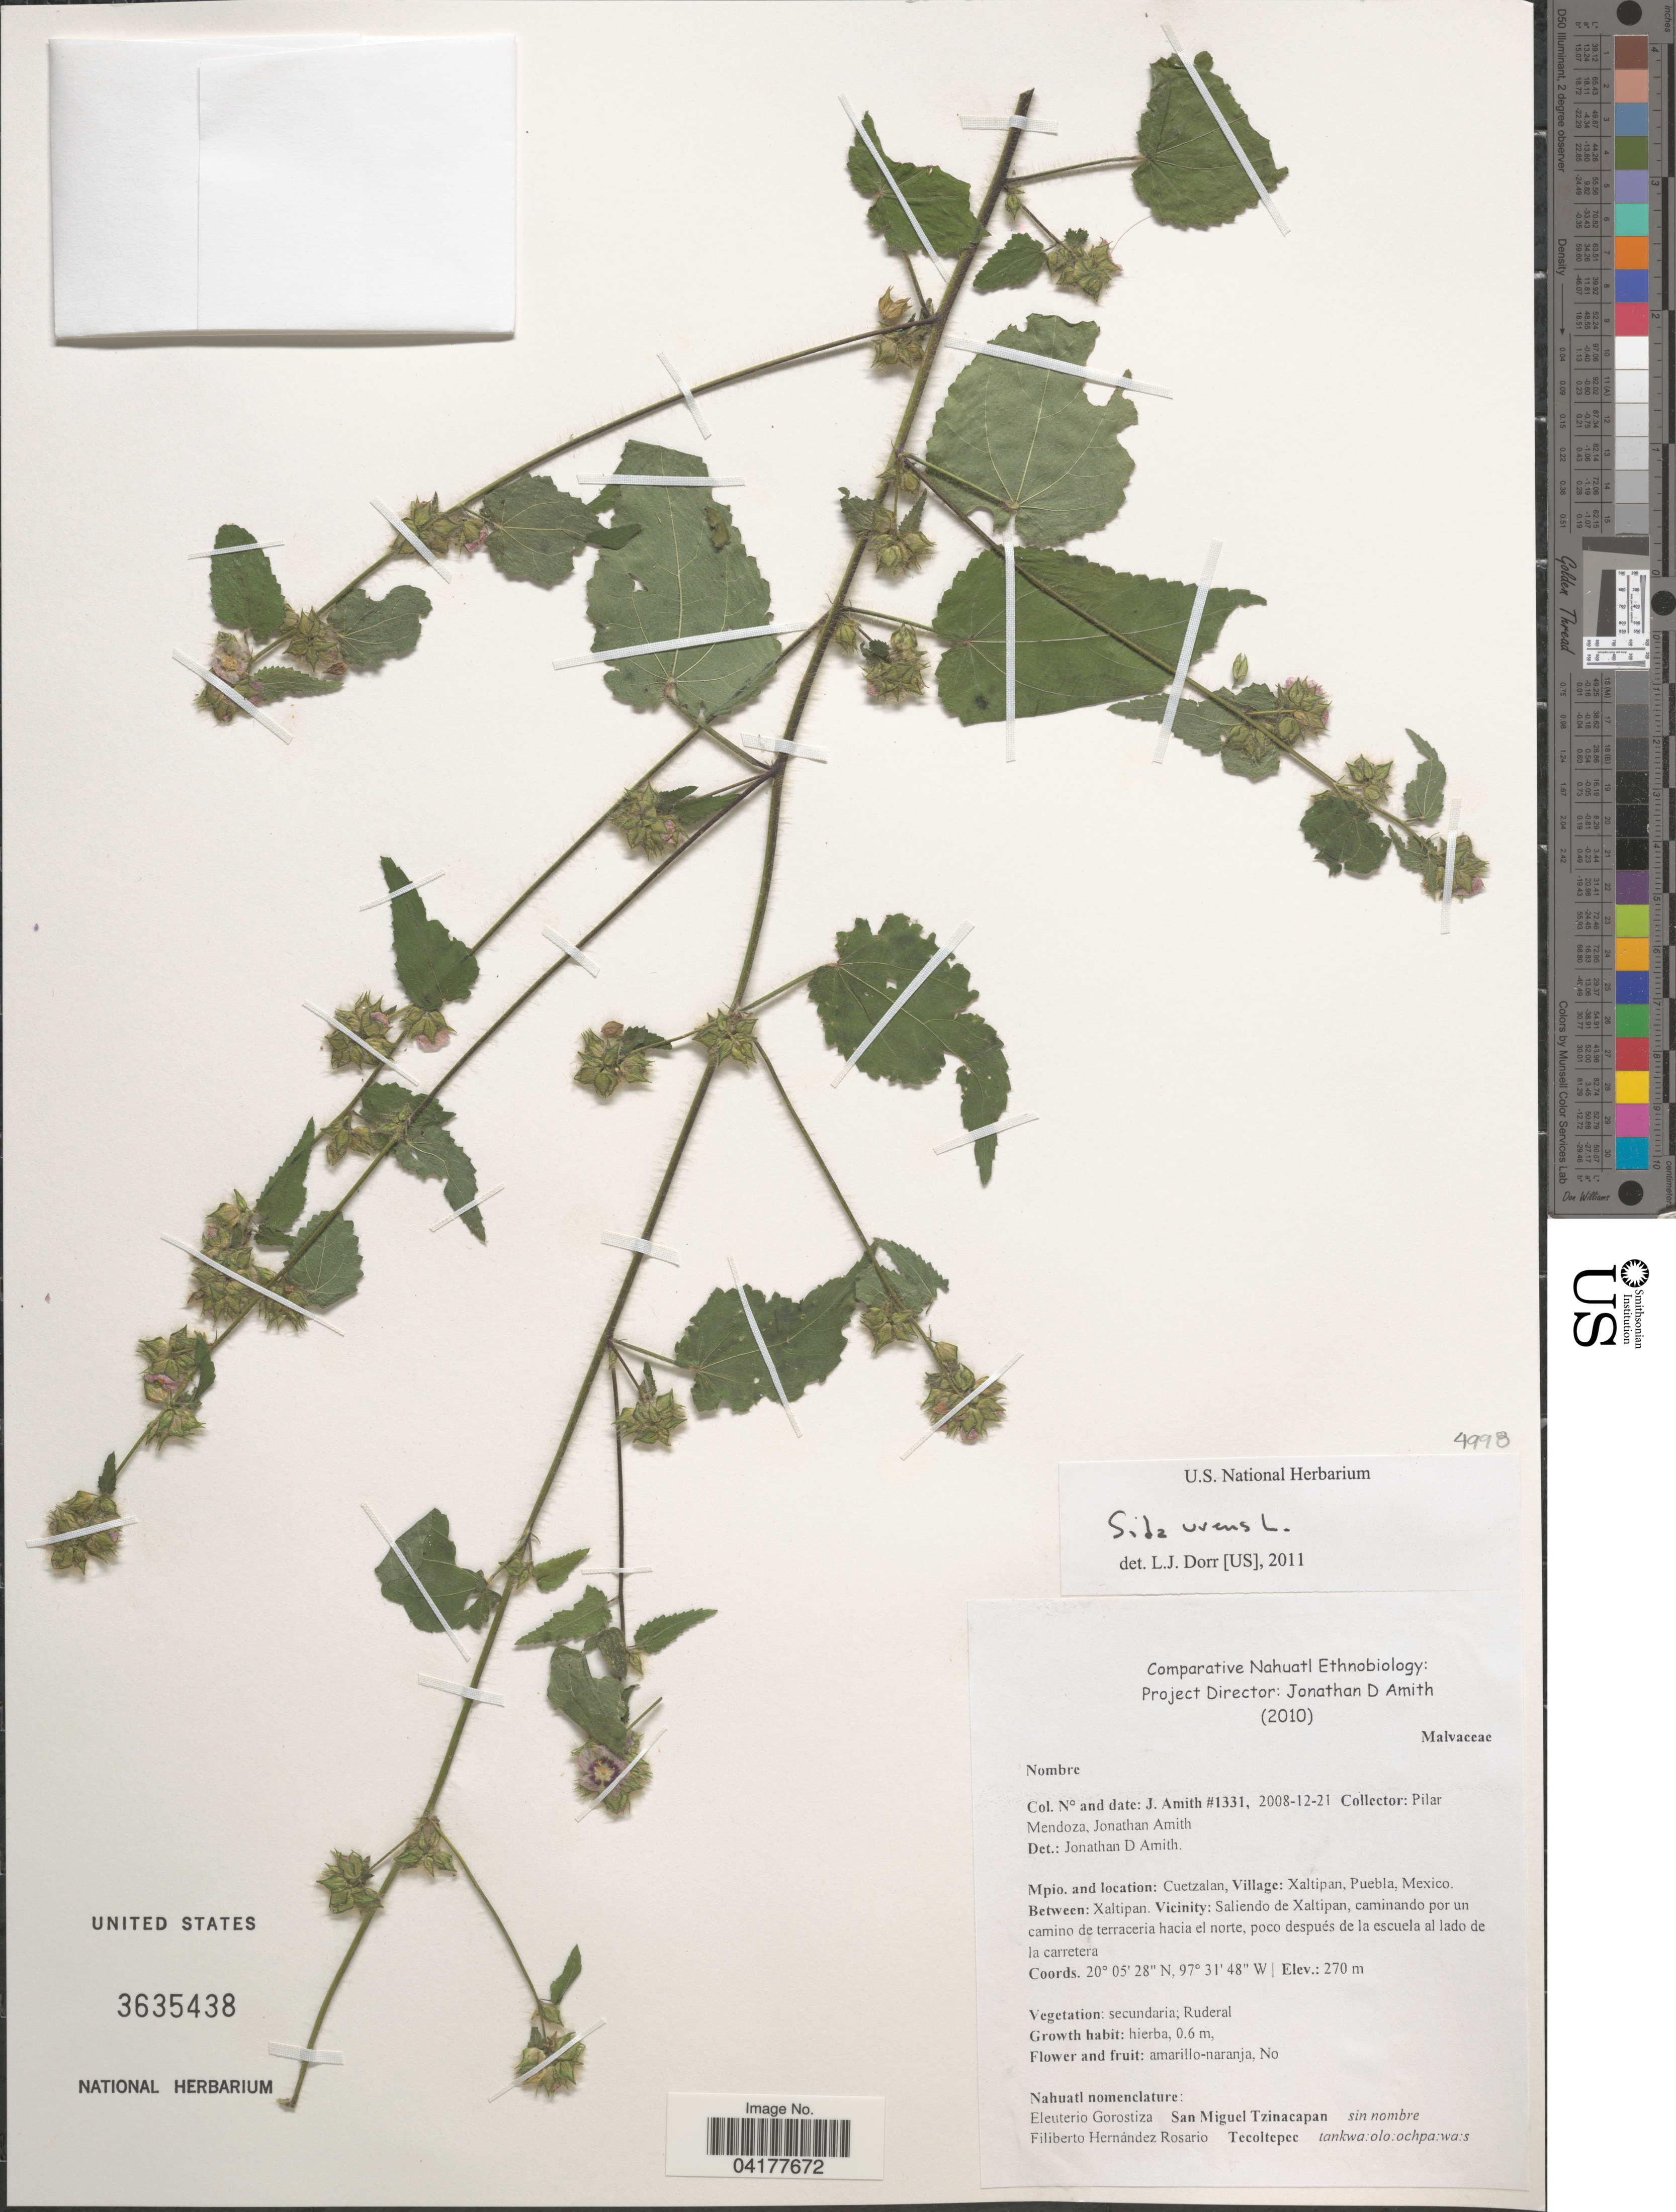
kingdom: Plantae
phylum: Tracheophyta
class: Magnoliopsida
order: Malvales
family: Malvaceae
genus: Sida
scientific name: Sida urens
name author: L.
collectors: J. D. Amith & P. Mendoza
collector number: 1331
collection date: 2008-12-21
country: Mexico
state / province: Puebla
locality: Mpio. and location: Cuetzalan, Village: Xaltipan. Between: Xaltipan. Vicinity: Saliendo de Xaltipan, caminando por un camino de terraceria hacia el norte, poco después de la escuela al lado de la carretera.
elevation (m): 270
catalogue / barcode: US 3635438